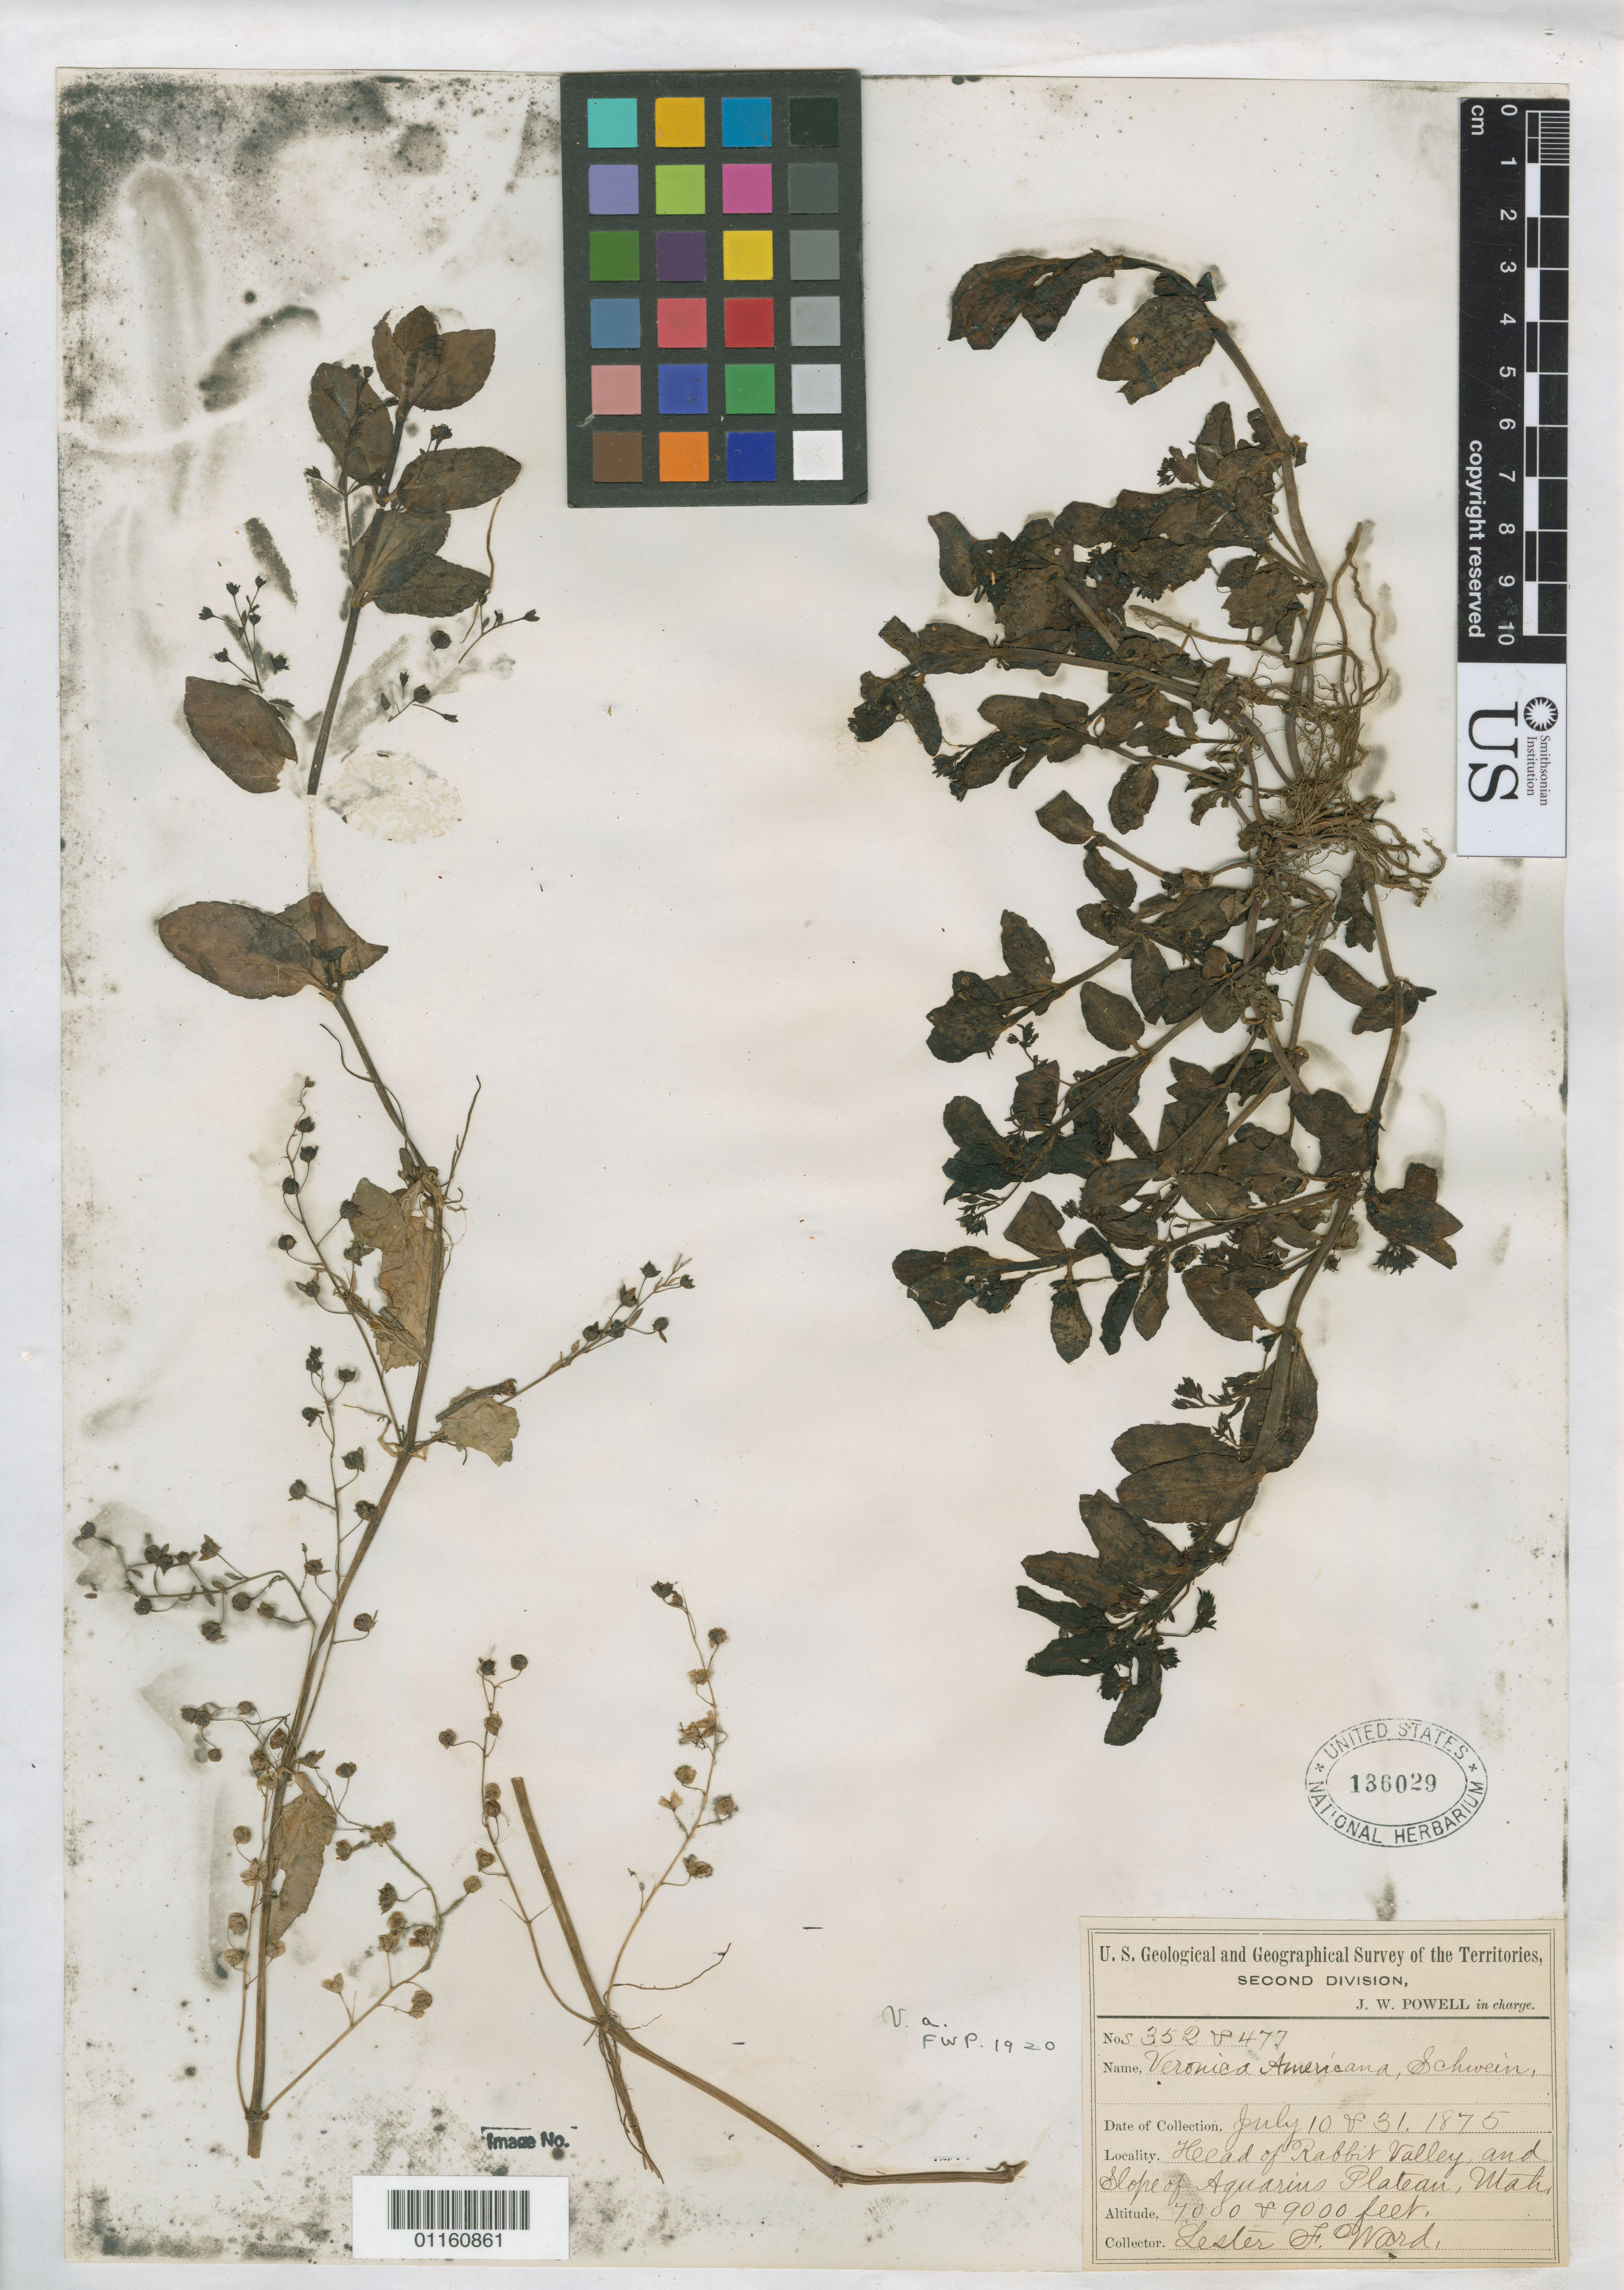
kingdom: Plantae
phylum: Tracheophyta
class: Magnoliopsida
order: Lamiales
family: Plantaginaceae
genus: Veronica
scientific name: Veronica americana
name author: Schwein. ex Benth.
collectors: L. F. Ward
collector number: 352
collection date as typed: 10 Jul 1875 and 31 Jul 1875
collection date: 1875-07-10,1875-07-31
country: United States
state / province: Utah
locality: Head of Rabbit Valley and slope of Aquarius Plateau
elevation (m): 2134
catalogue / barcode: US 136029